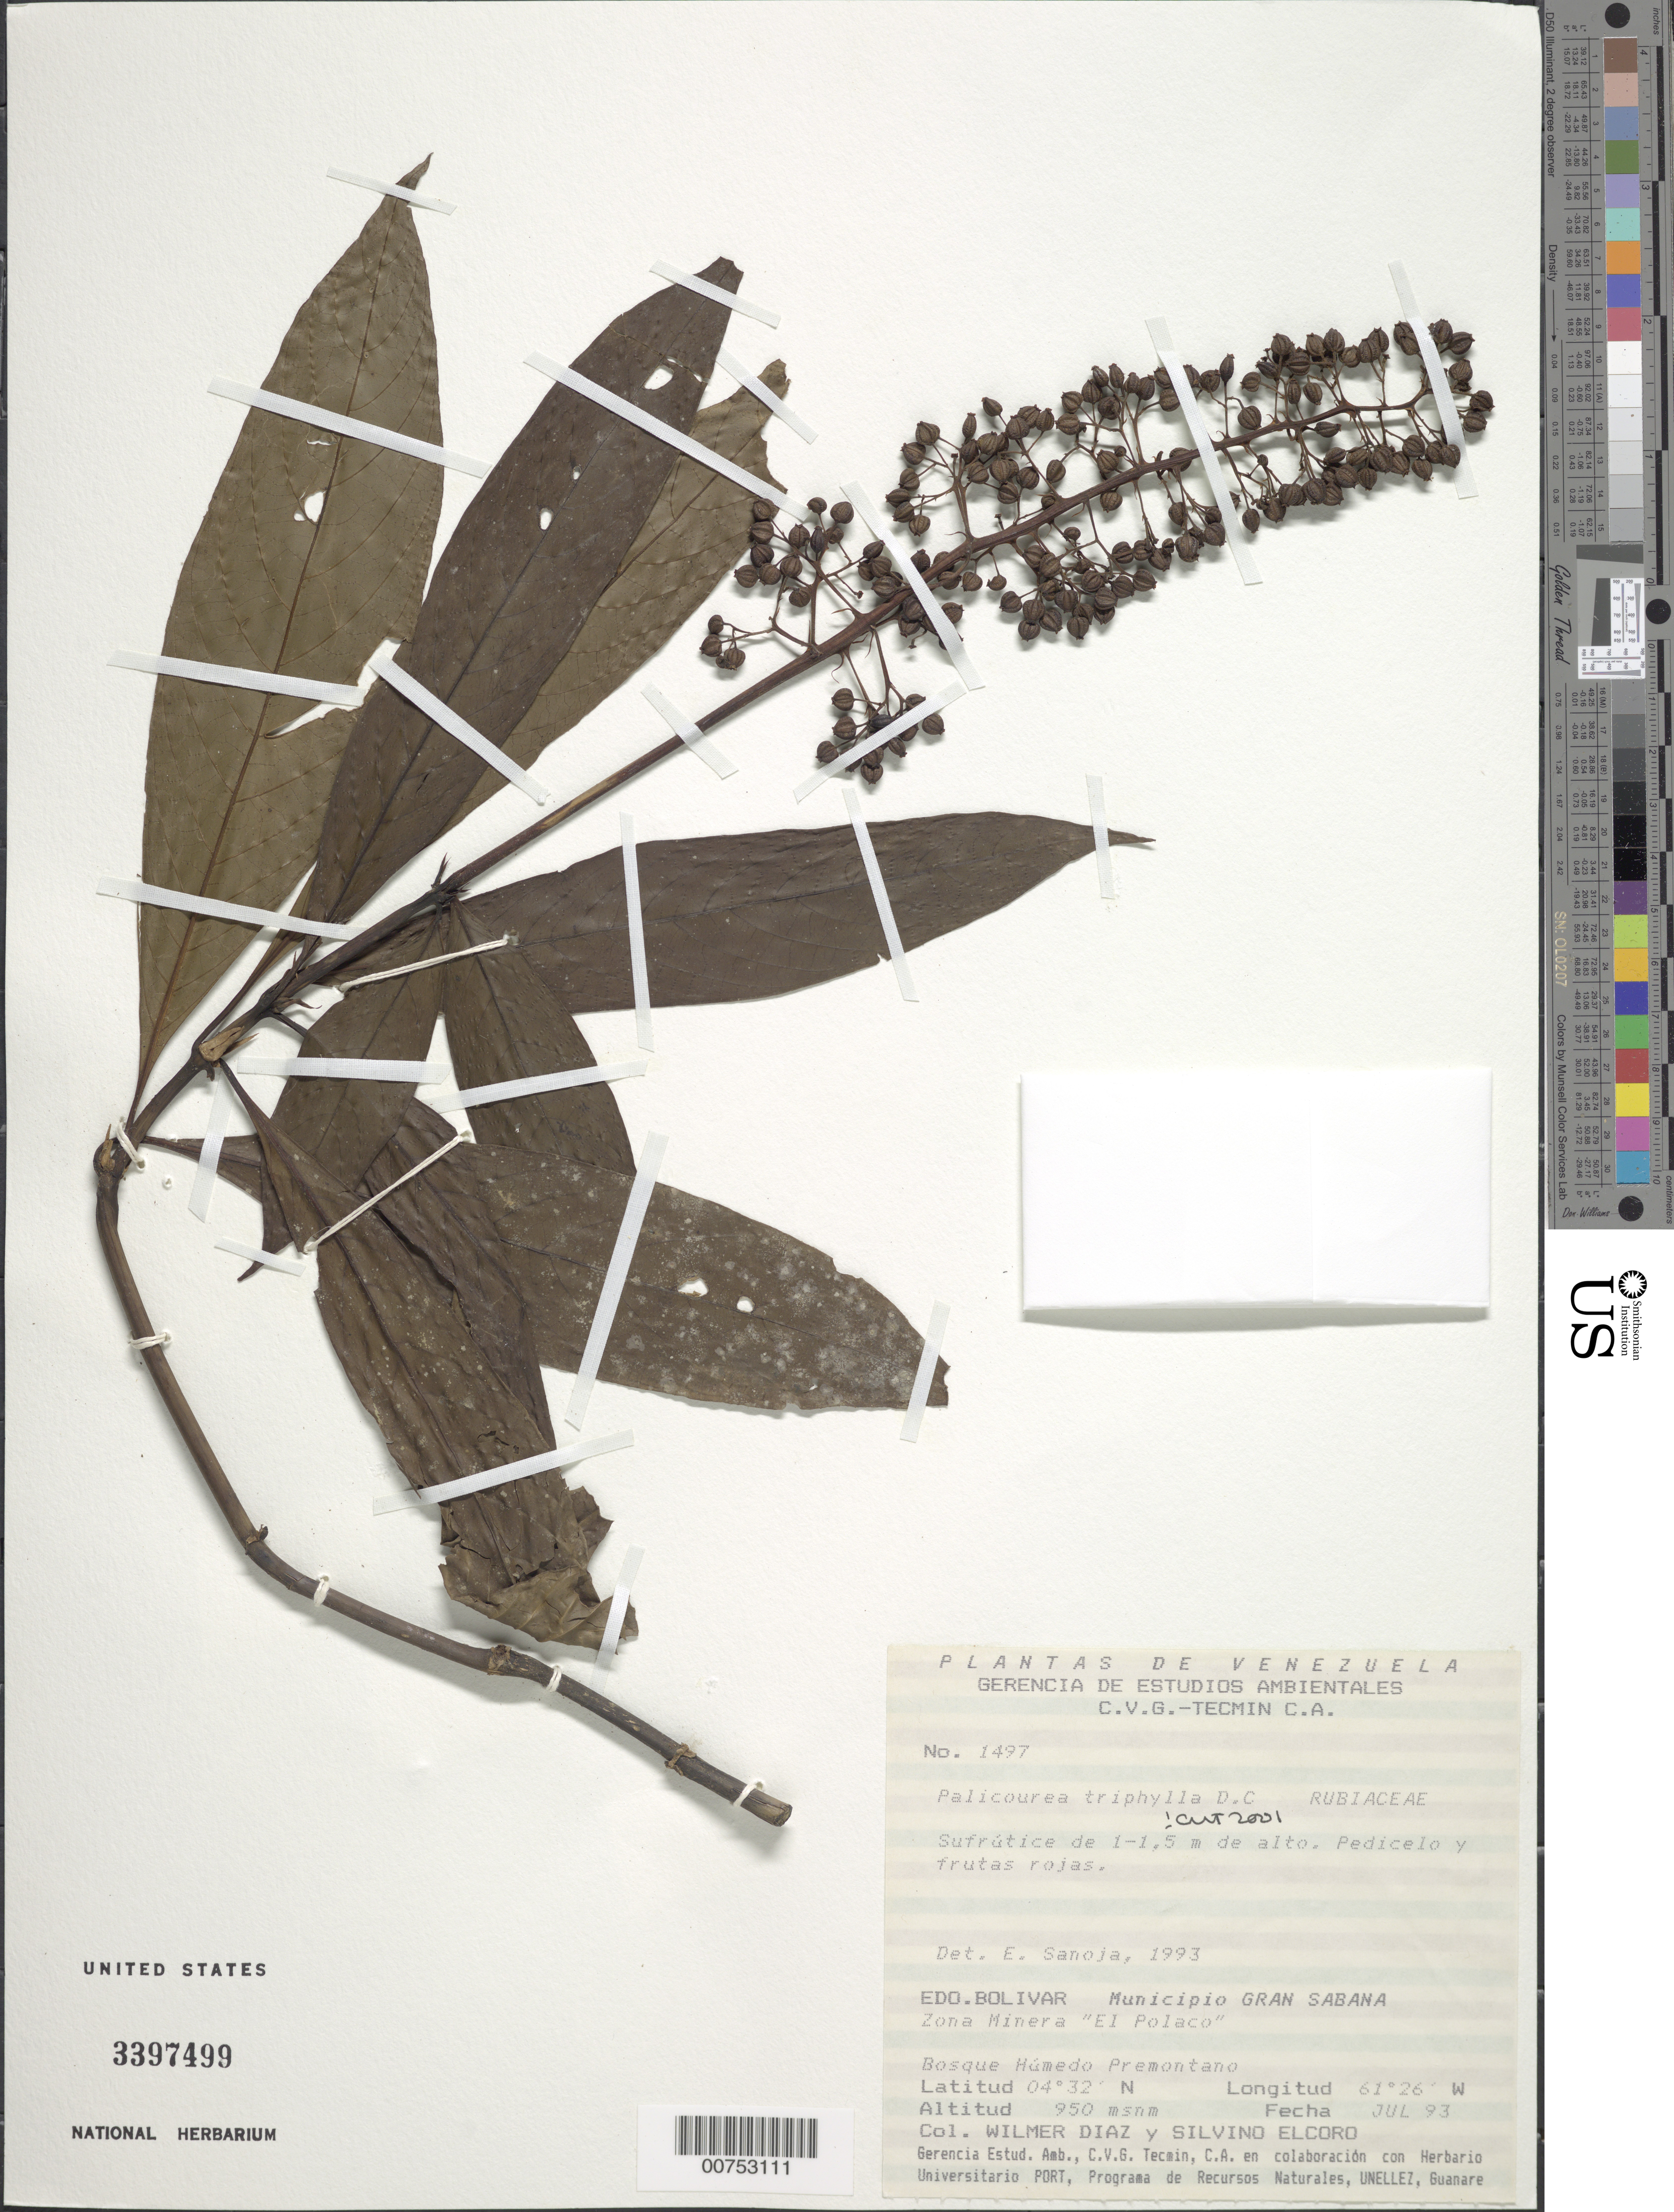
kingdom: Plantae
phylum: Tracheophyta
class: Magnoliopsida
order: Gentianales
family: Rubiaceae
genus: Palicourea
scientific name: Palicourea triphylla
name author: DC.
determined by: Taylor, Charlotte M.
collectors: W. Díaz P. & S. Elcoro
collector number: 1497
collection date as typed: Jul-93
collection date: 1993-07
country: Venezuela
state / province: Bolívar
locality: Mun. Gran Sabana, Zona Minera "El Polaco"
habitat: Boque humedo premontano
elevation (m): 950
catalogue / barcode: US 3397499